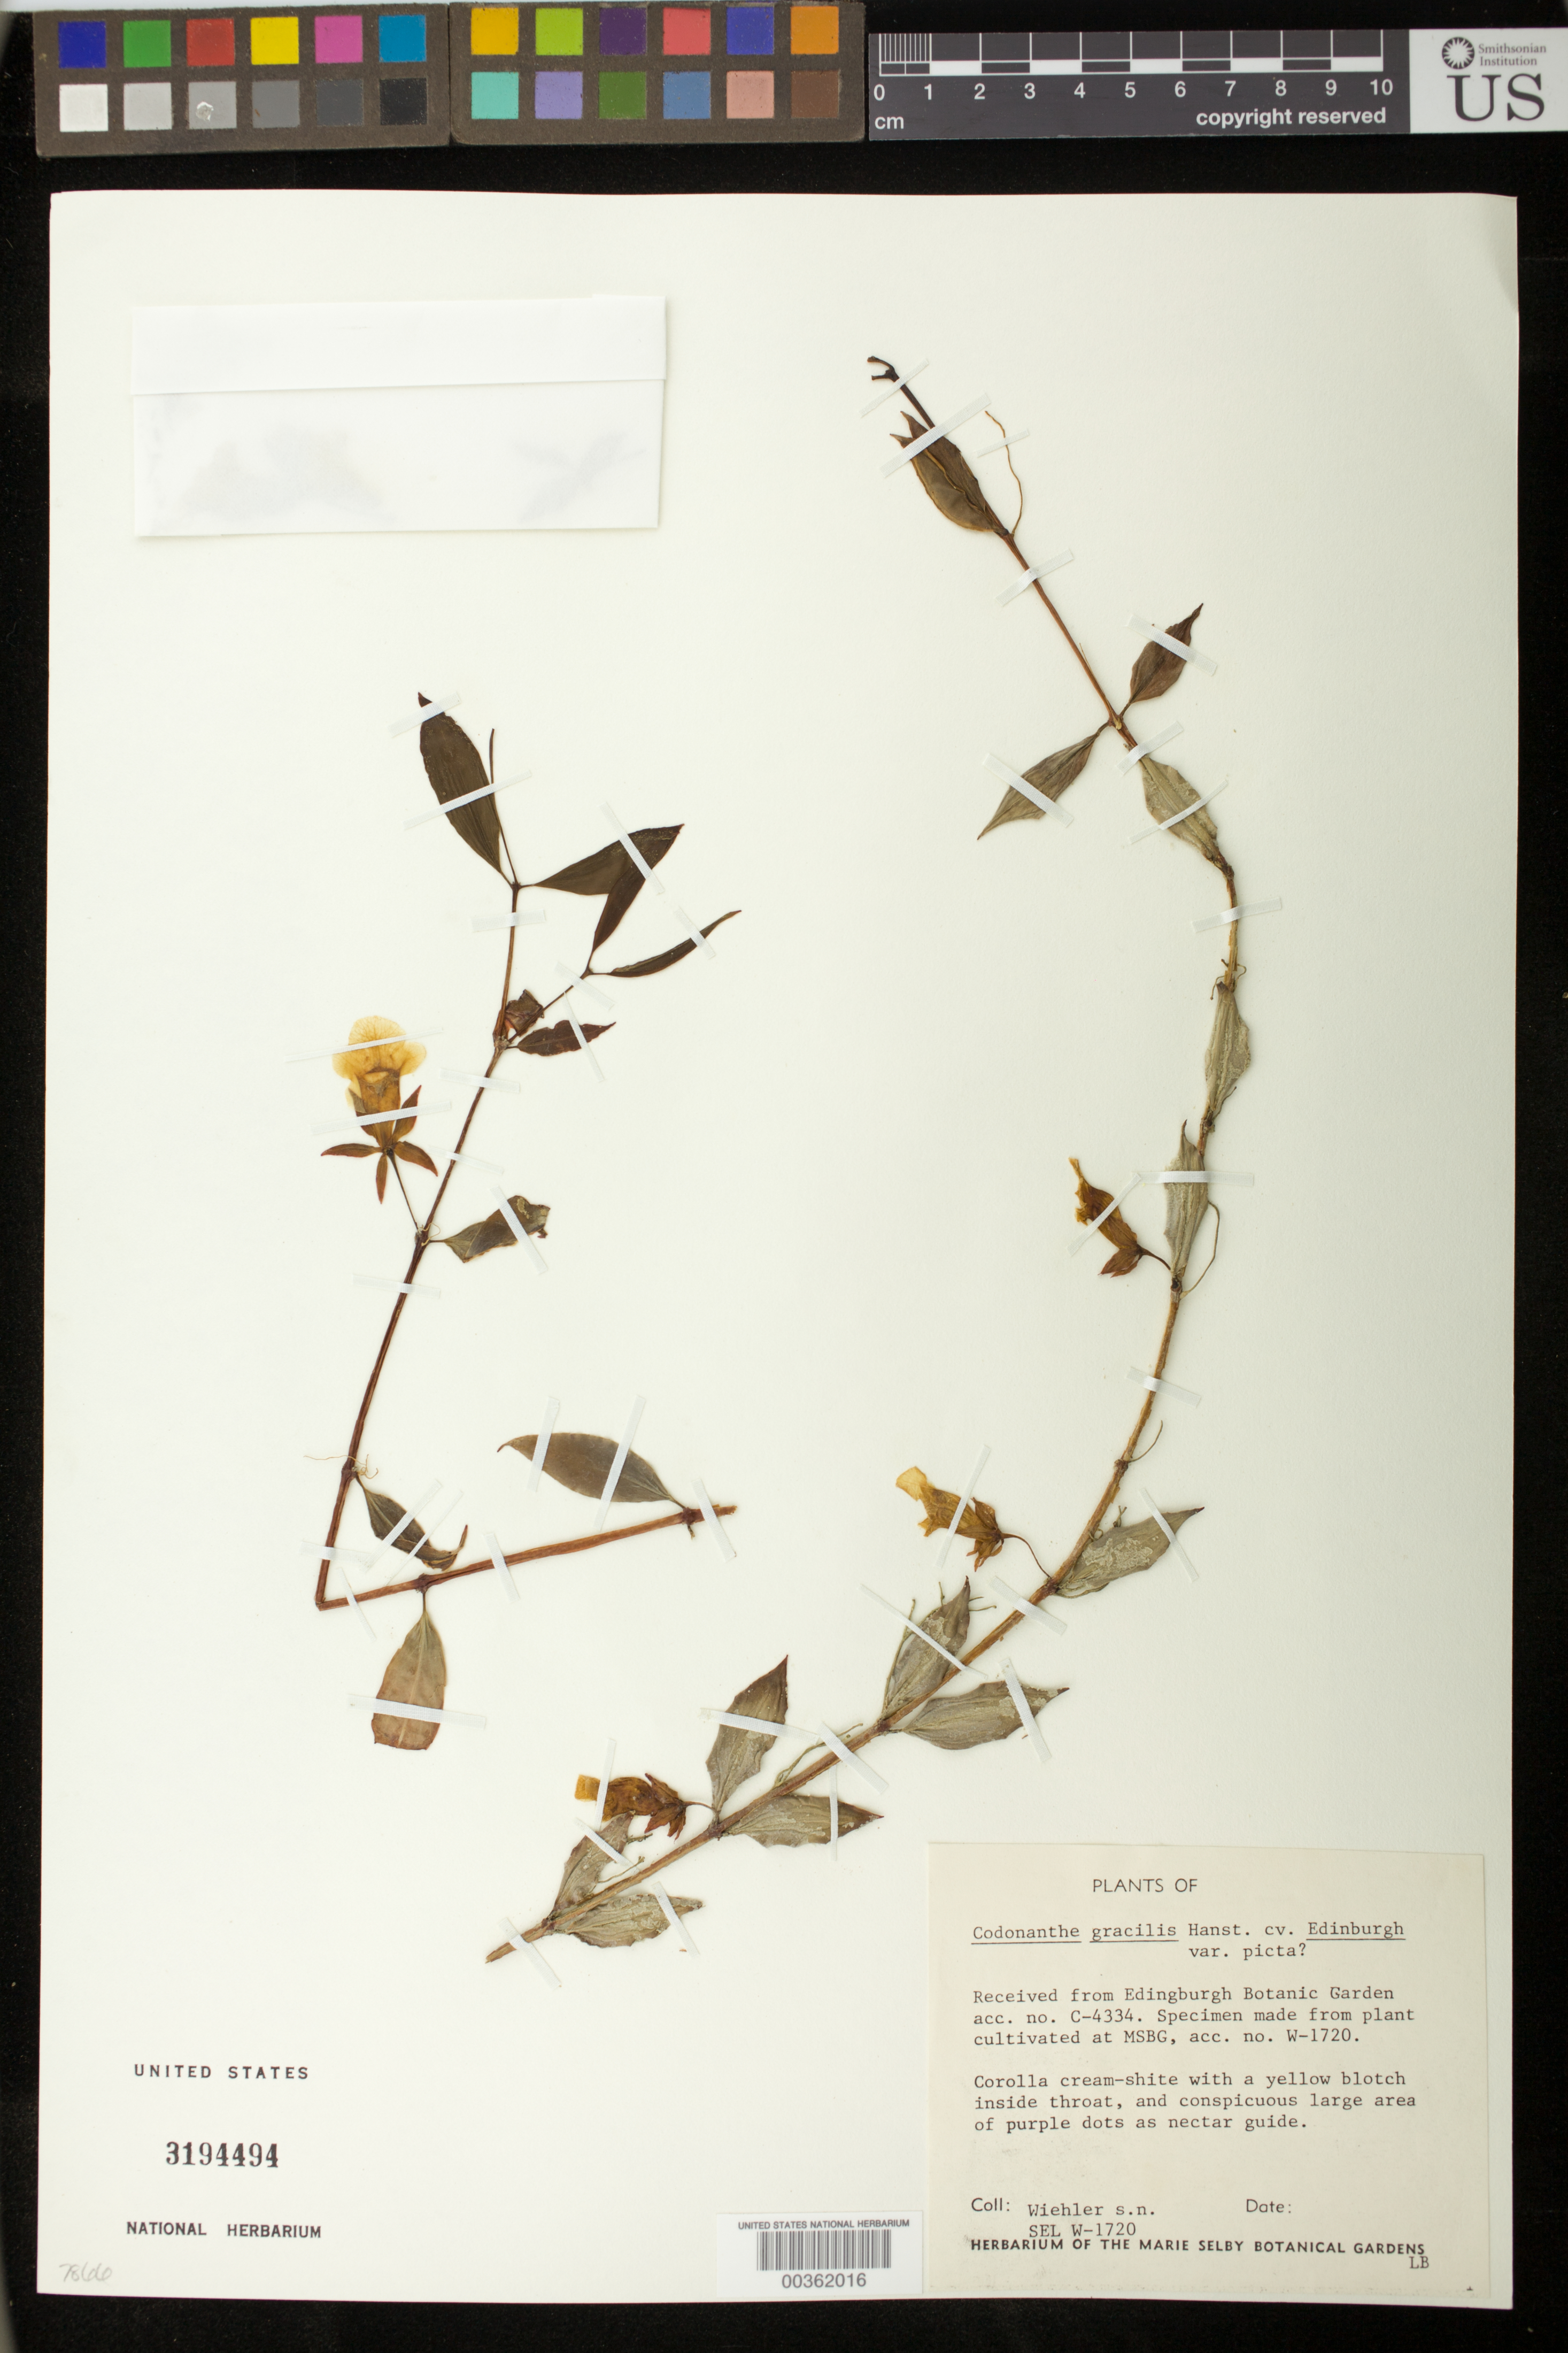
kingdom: Plantae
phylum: Tracheophyta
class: Magnoliopsida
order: Lamiales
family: Gesneriaceae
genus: Codonanthe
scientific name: Codonanthe gracilis 'Edinburgh'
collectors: H. J. Wiehler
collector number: s.n. [W-1720]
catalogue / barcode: US 3194494